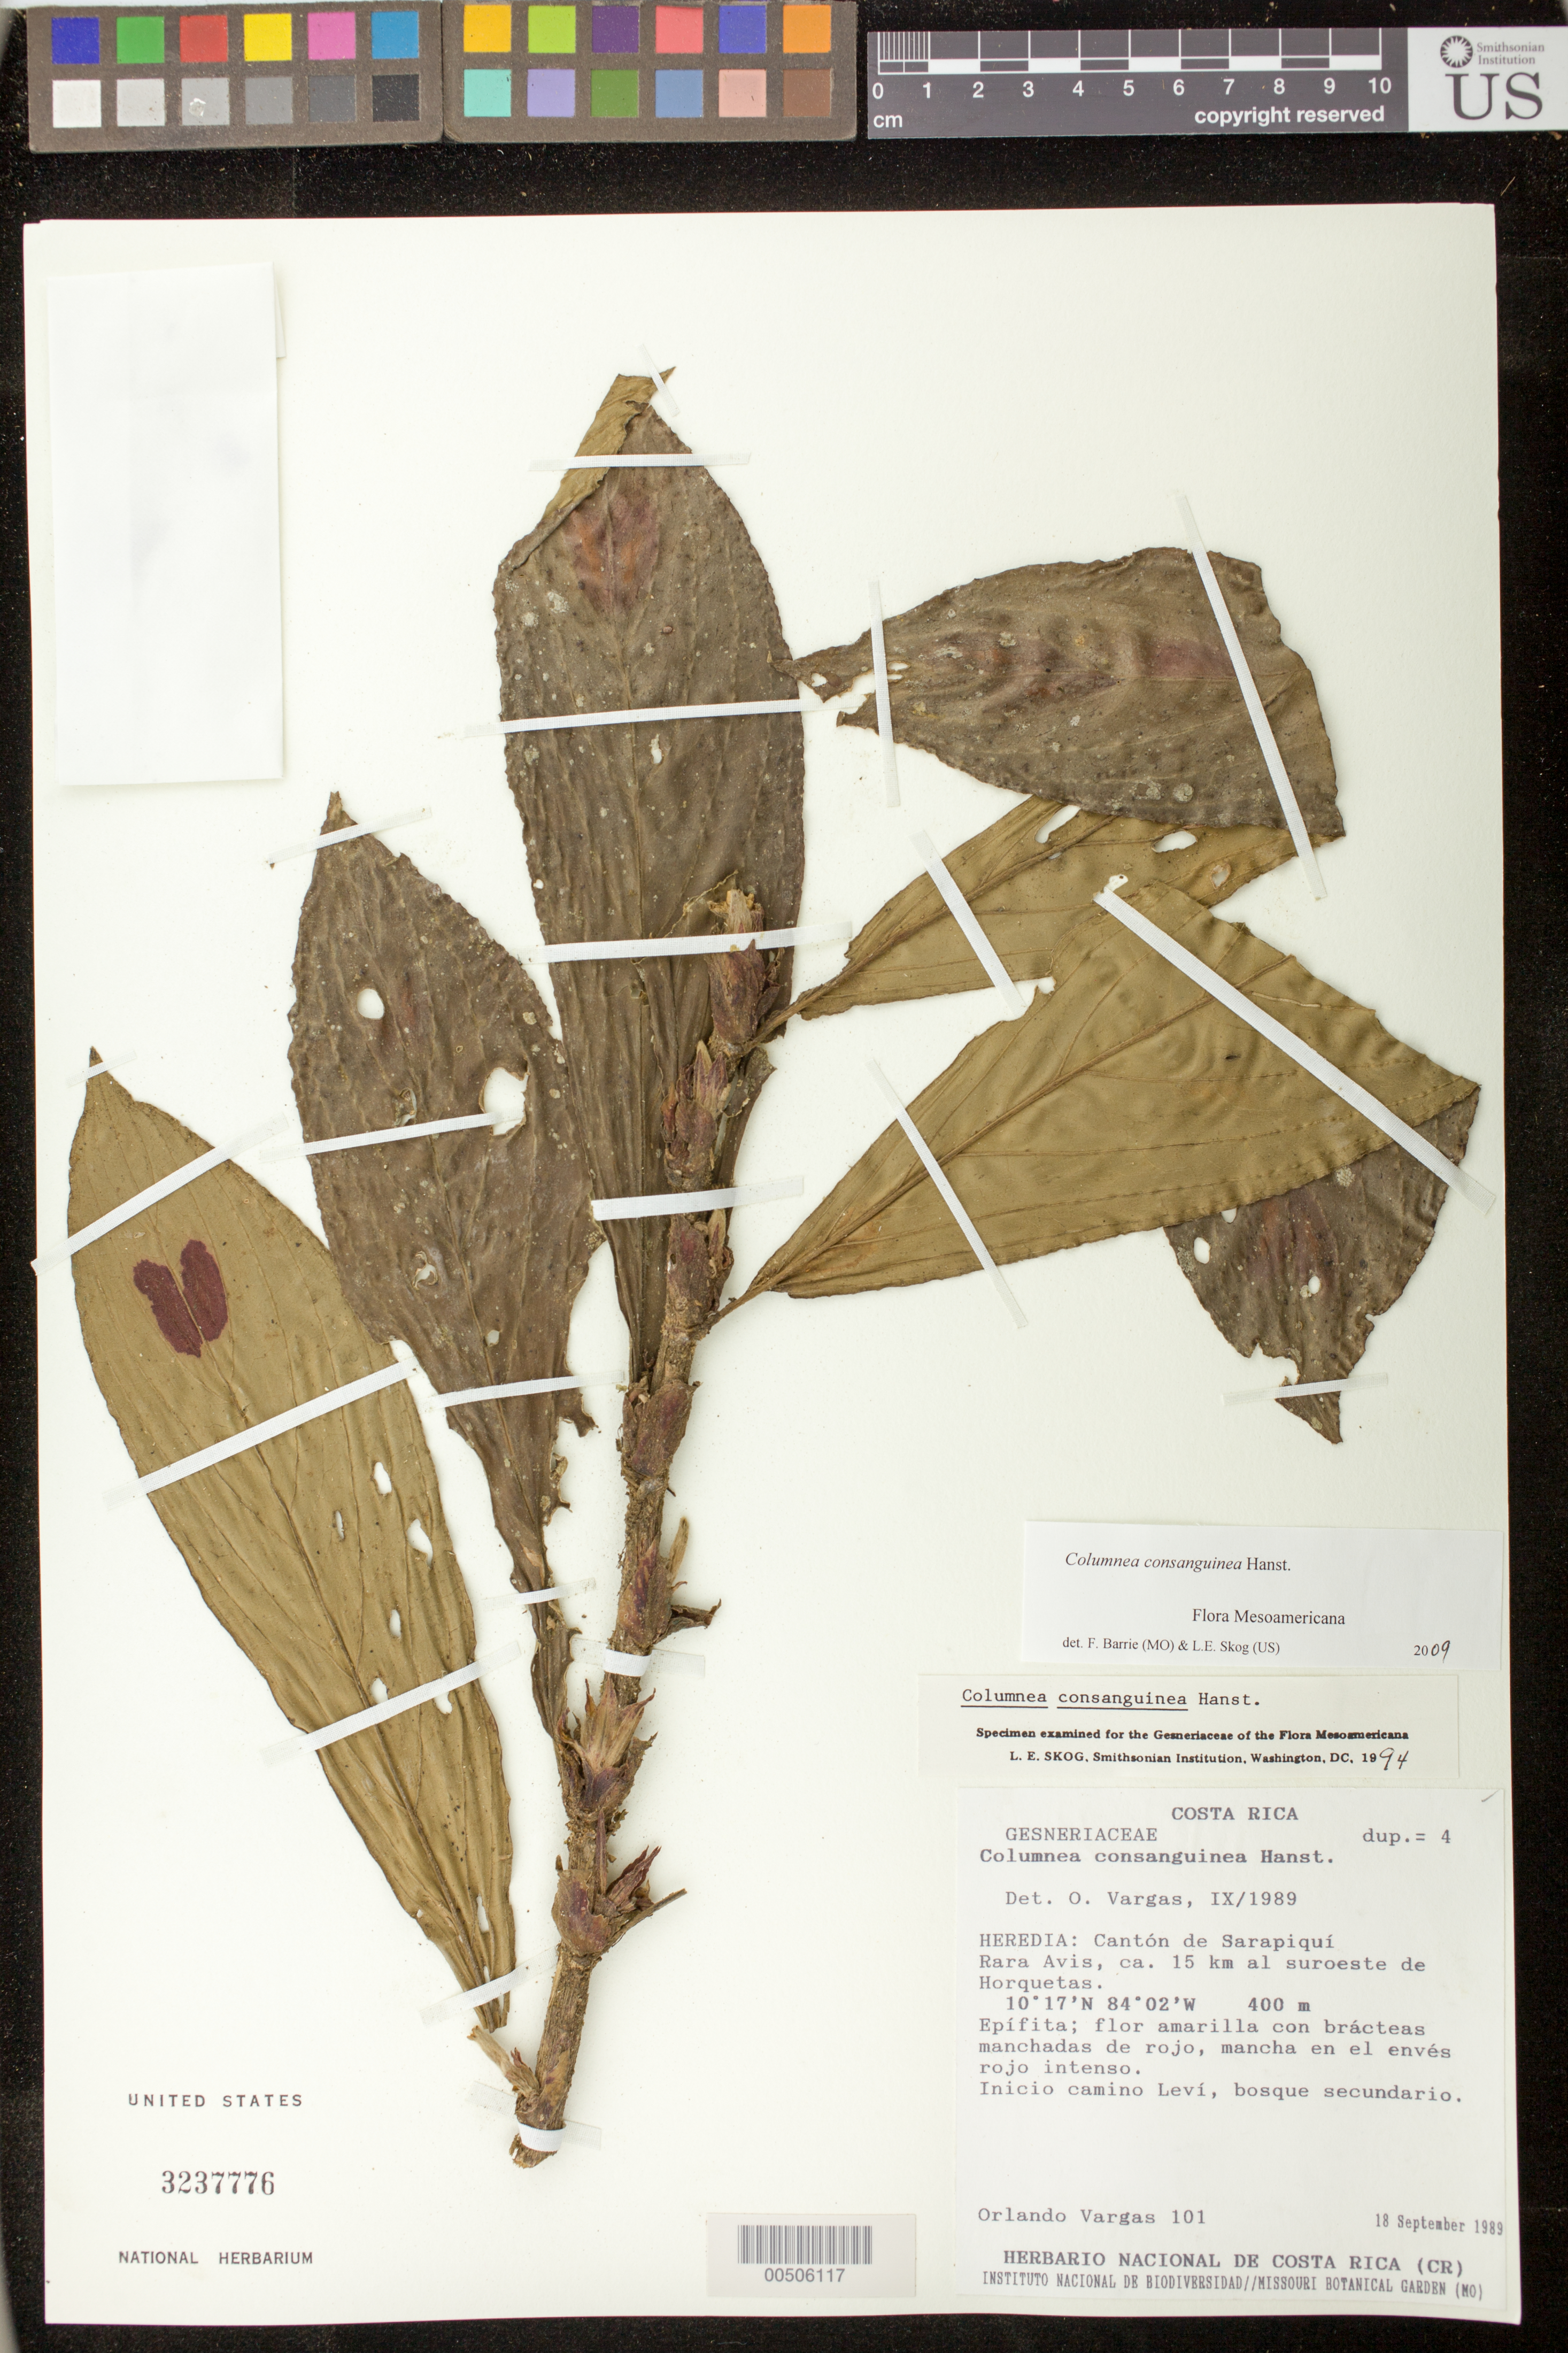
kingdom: Plantae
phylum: Tracheophyta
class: Magnoliopsida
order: Lamiales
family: Gesneriaceae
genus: Columnea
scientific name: Columnea consanguinea Hanst. var. consanguinea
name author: (Hanst.) Hanst.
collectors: O. Vargas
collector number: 101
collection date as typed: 18 Sep 1989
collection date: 1989-09-18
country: Costa Rica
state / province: Heredia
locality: Canton de Sarapiqui, Rara Avis, ca. 15 km al suroeste de Horquetas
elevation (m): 400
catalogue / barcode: US 3237776